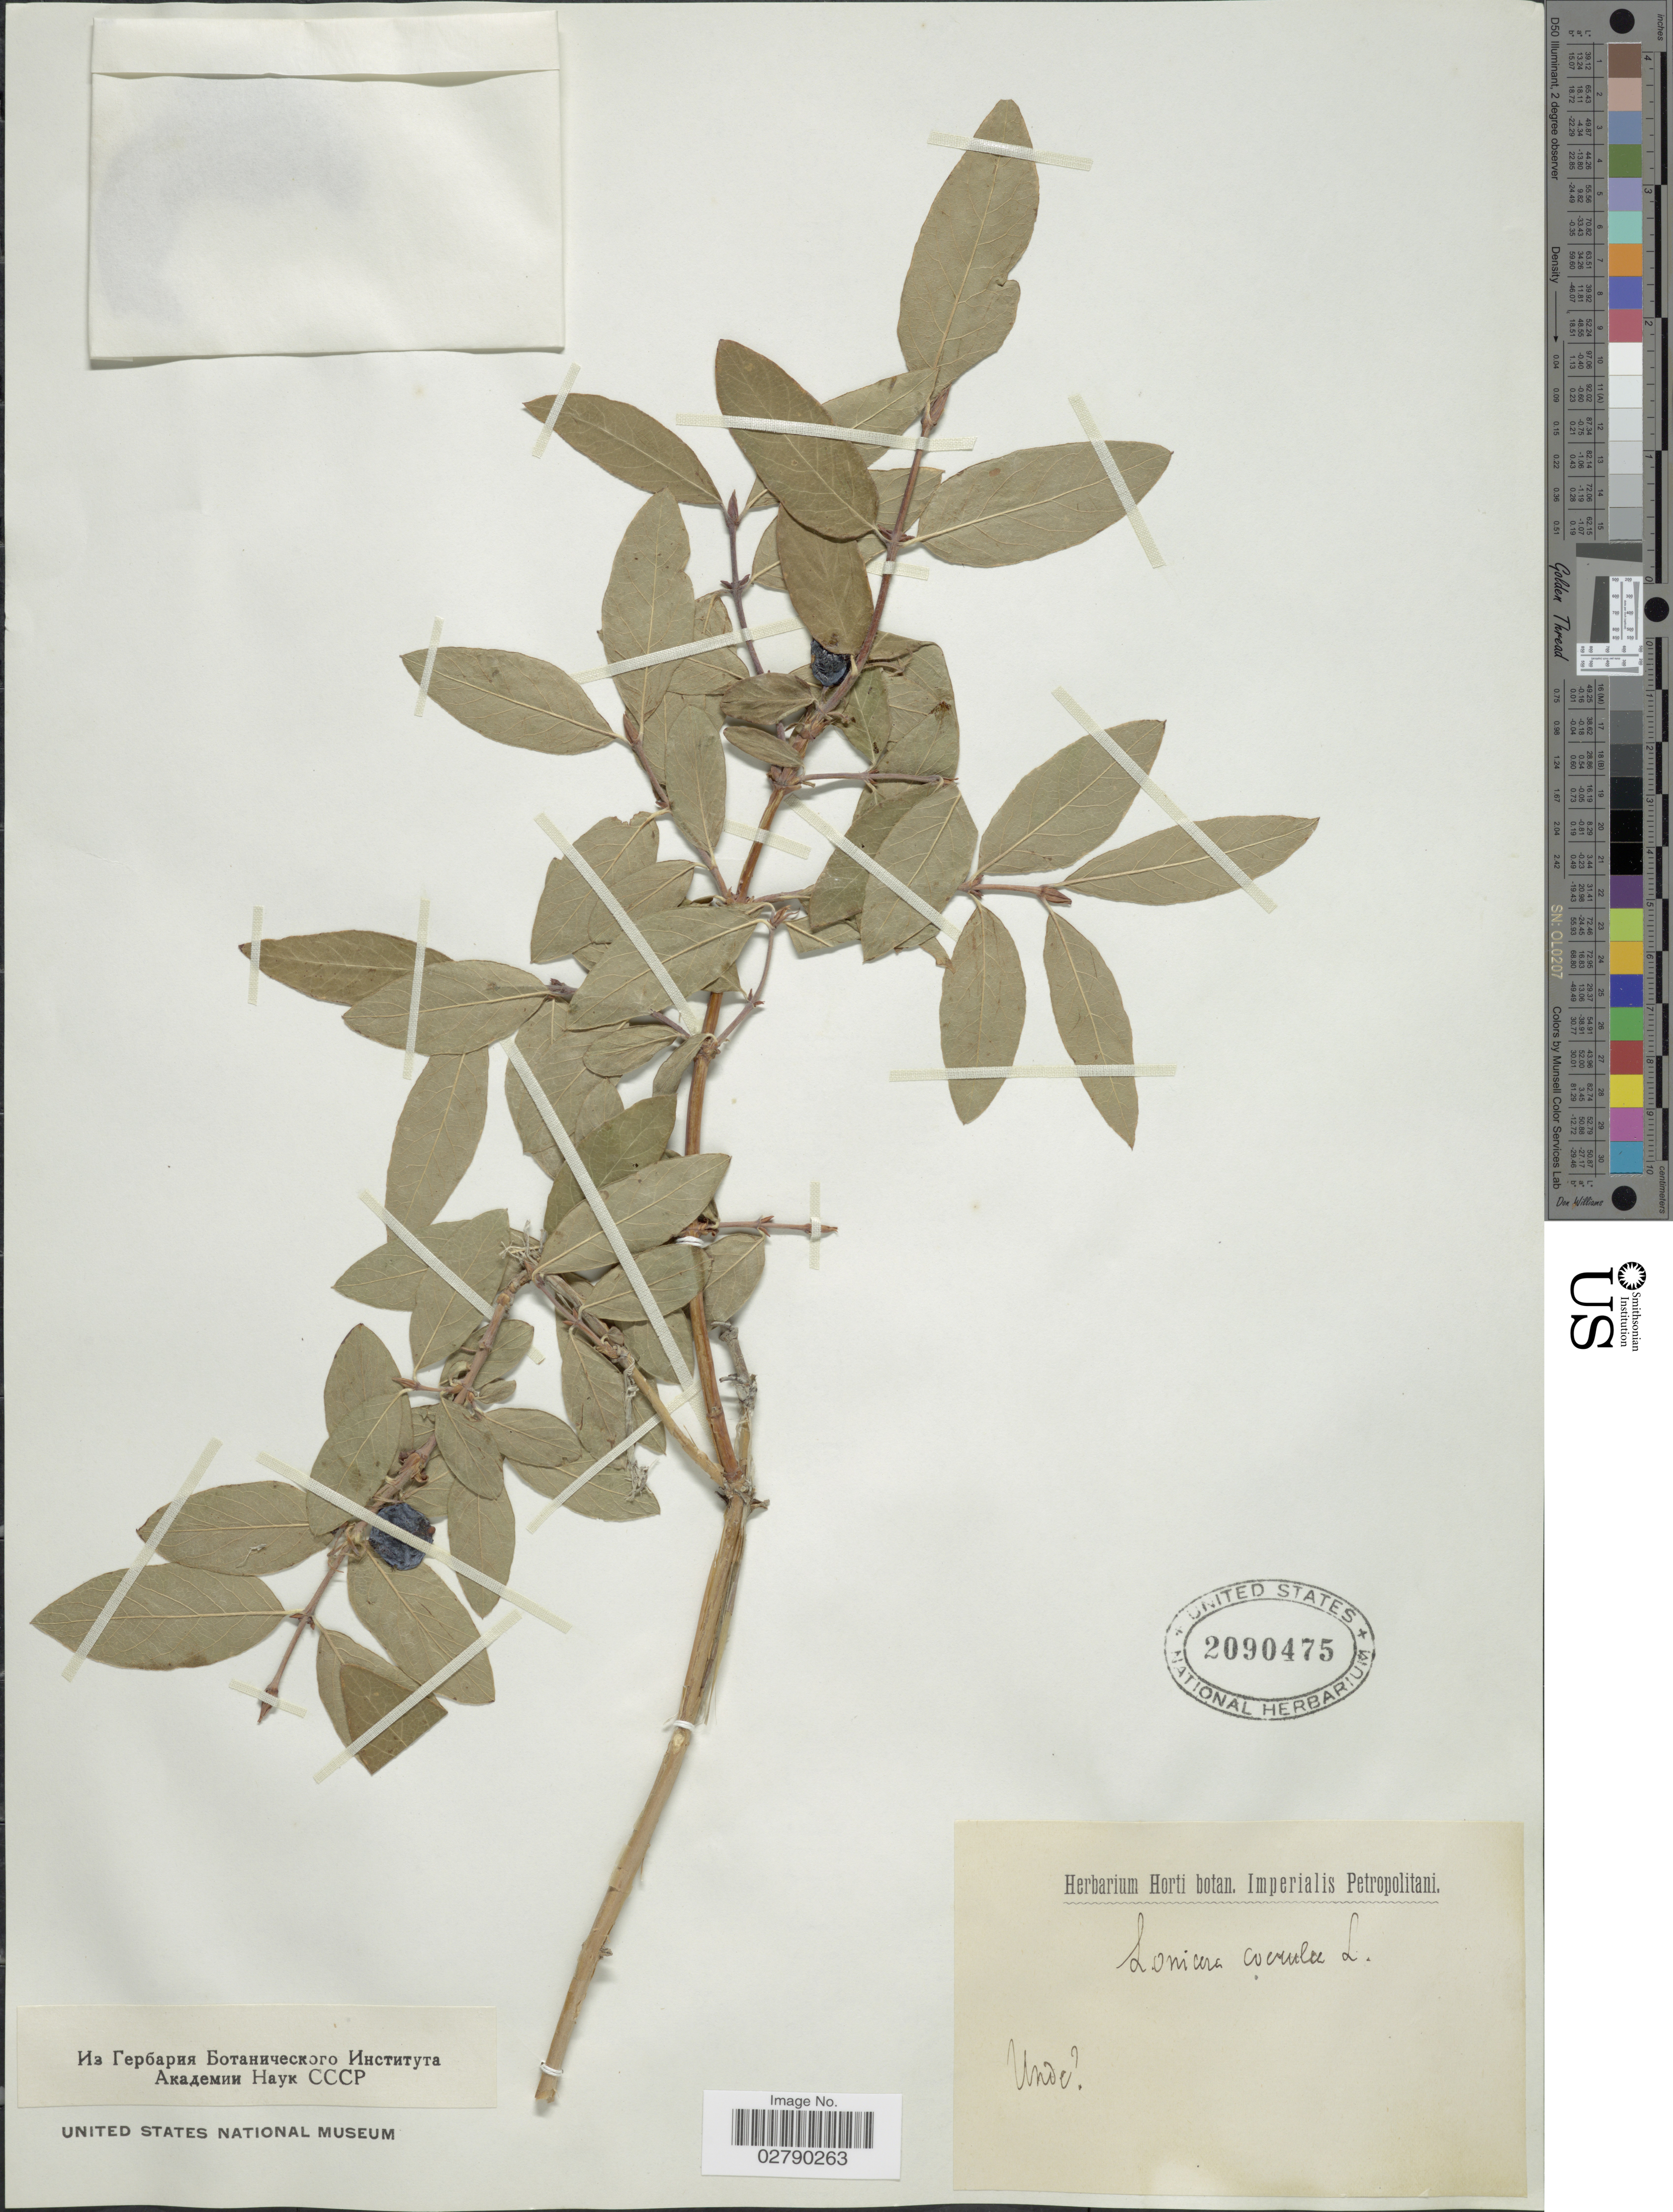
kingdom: Plantae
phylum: Tracheophyta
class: Magnoliopsida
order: Dipsacales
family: Caprifoliaceae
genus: Lonicera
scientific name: Lonicera caerulea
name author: L.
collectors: ex Herb. Horti Bot. Petropolitani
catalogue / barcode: US 2090475